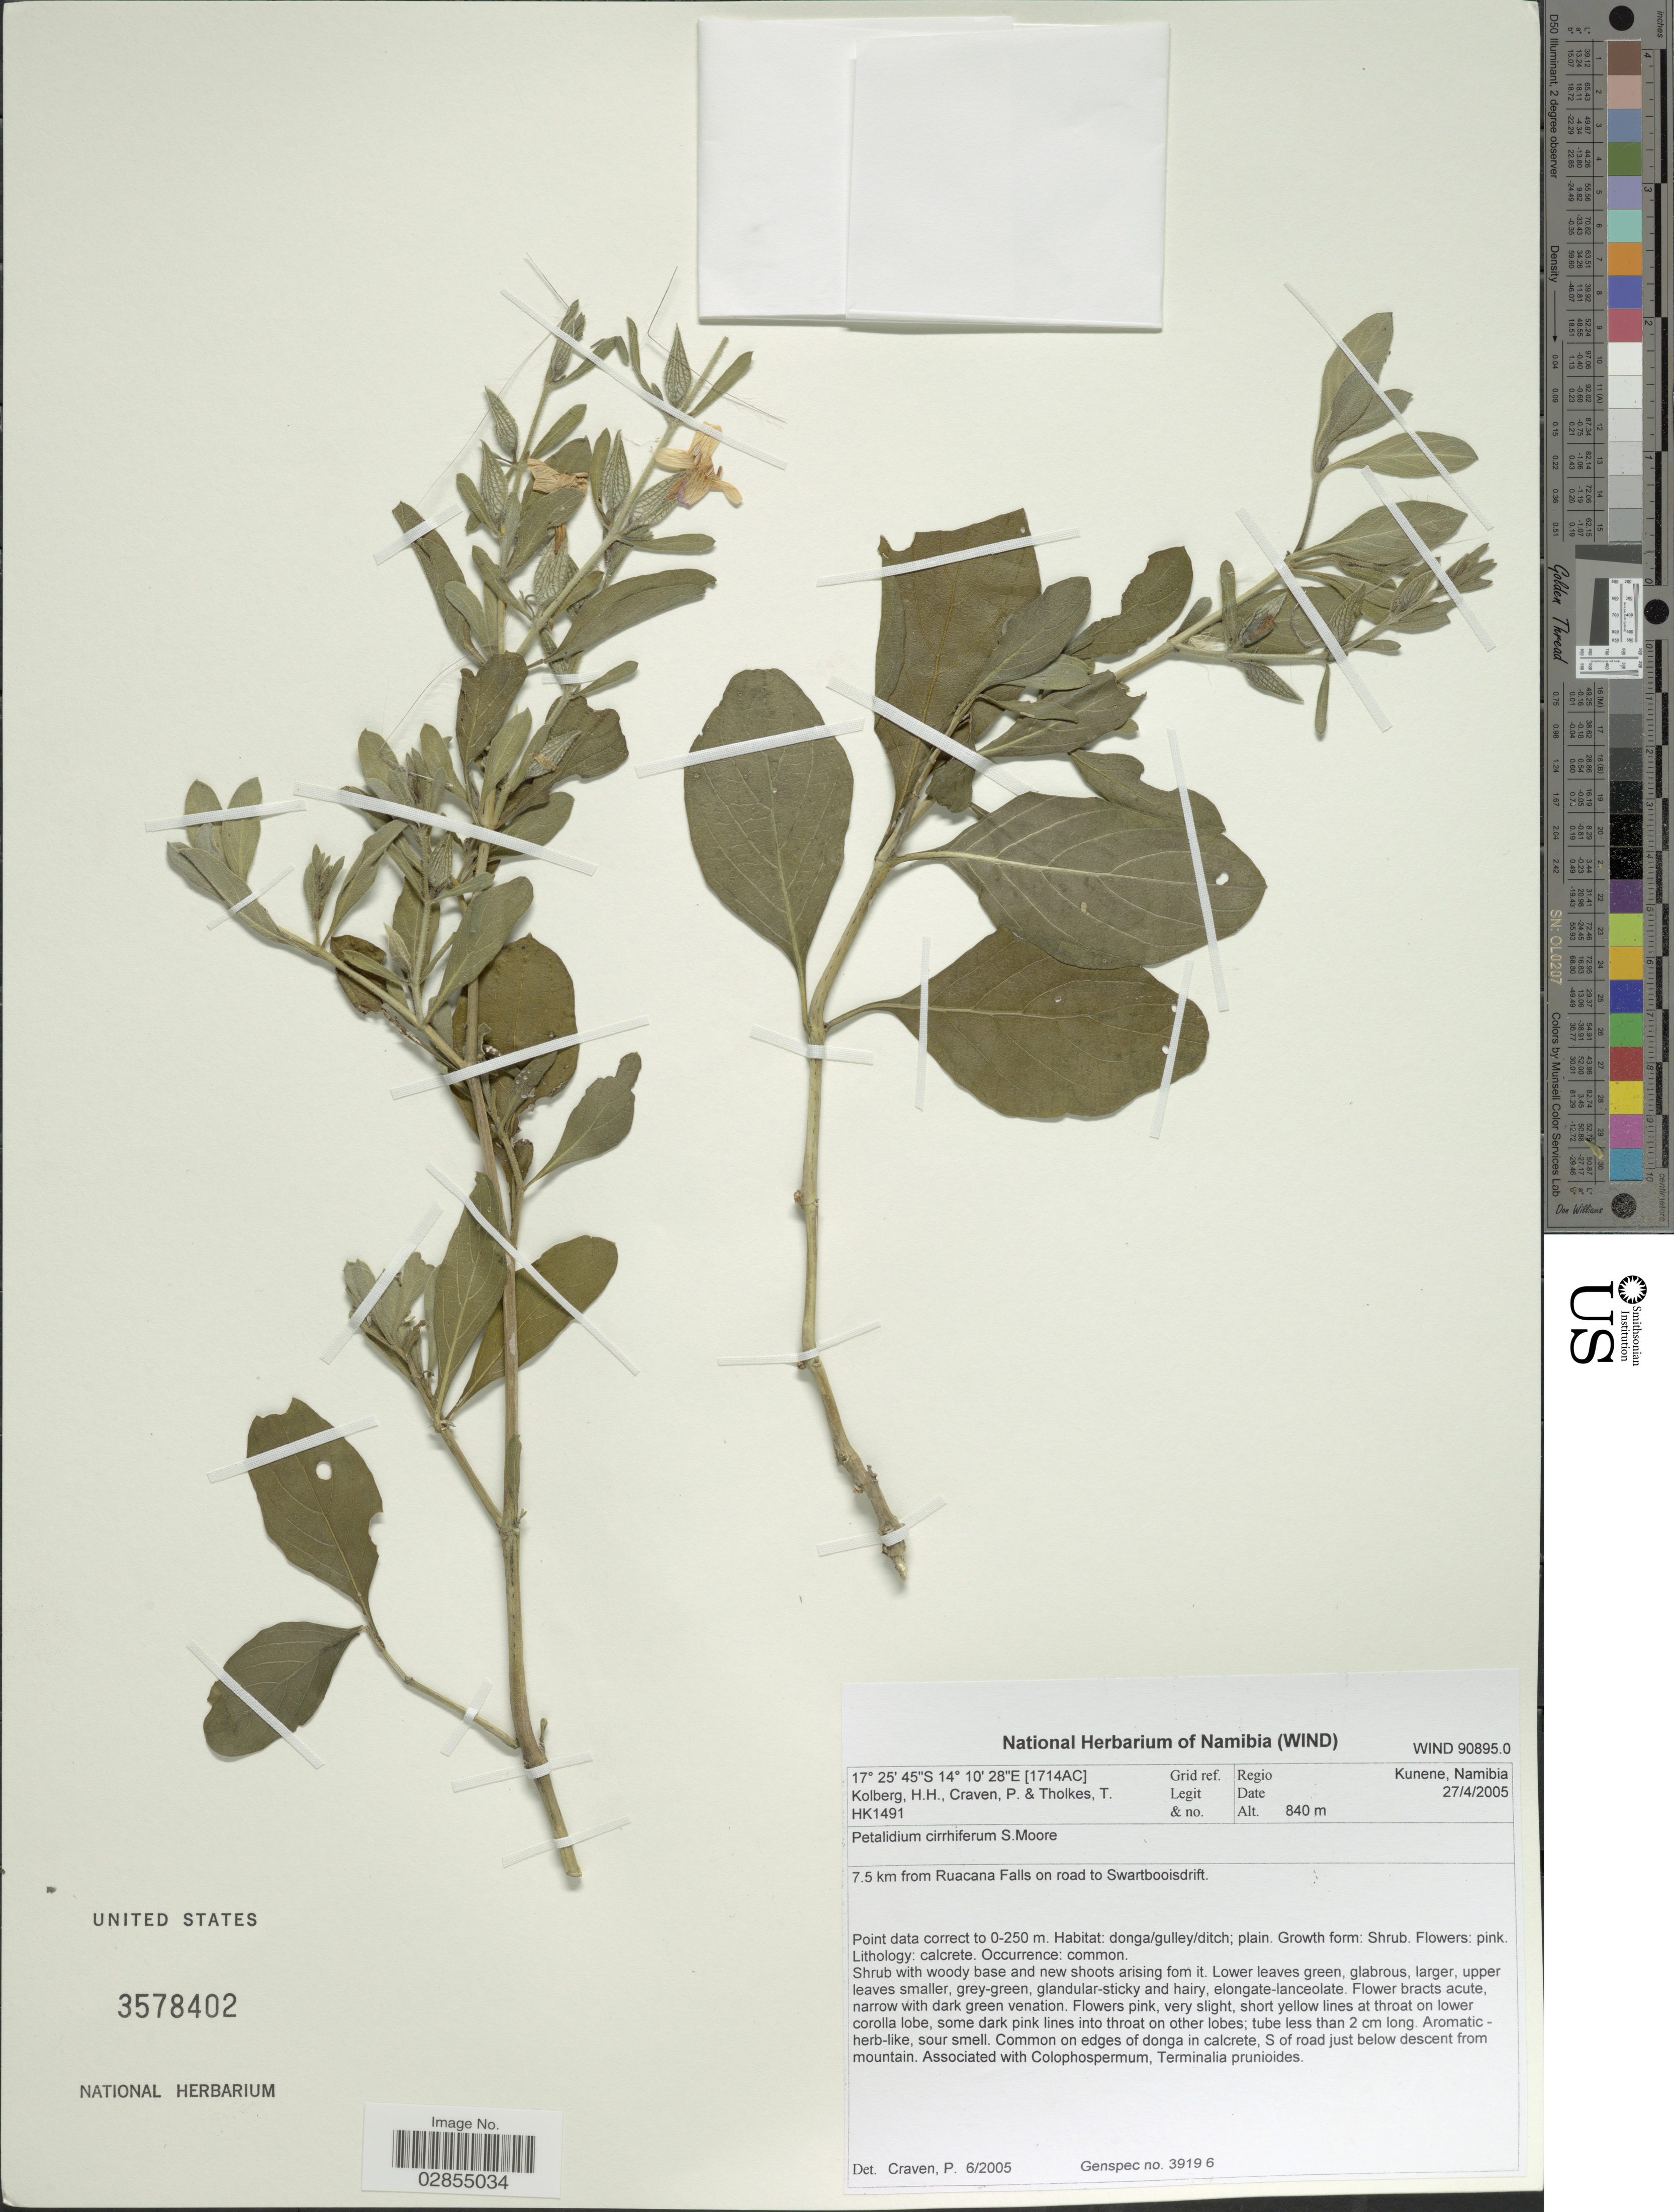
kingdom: Plantae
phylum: Tracheophyta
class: Magnoliopsida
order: Lamiales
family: Acanthaceae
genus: Petalidium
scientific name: Petalidium cirrhiferum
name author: S. Moore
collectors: H. H. Kolberg, P. Craven & T. Tholkes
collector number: HK1491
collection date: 2005-04-27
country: Namibia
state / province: Kunene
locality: Regio Kunene, 7.5 km from Ruacana Falls on road to Swartbooisdrift.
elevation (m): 840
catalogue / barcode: US 3578402